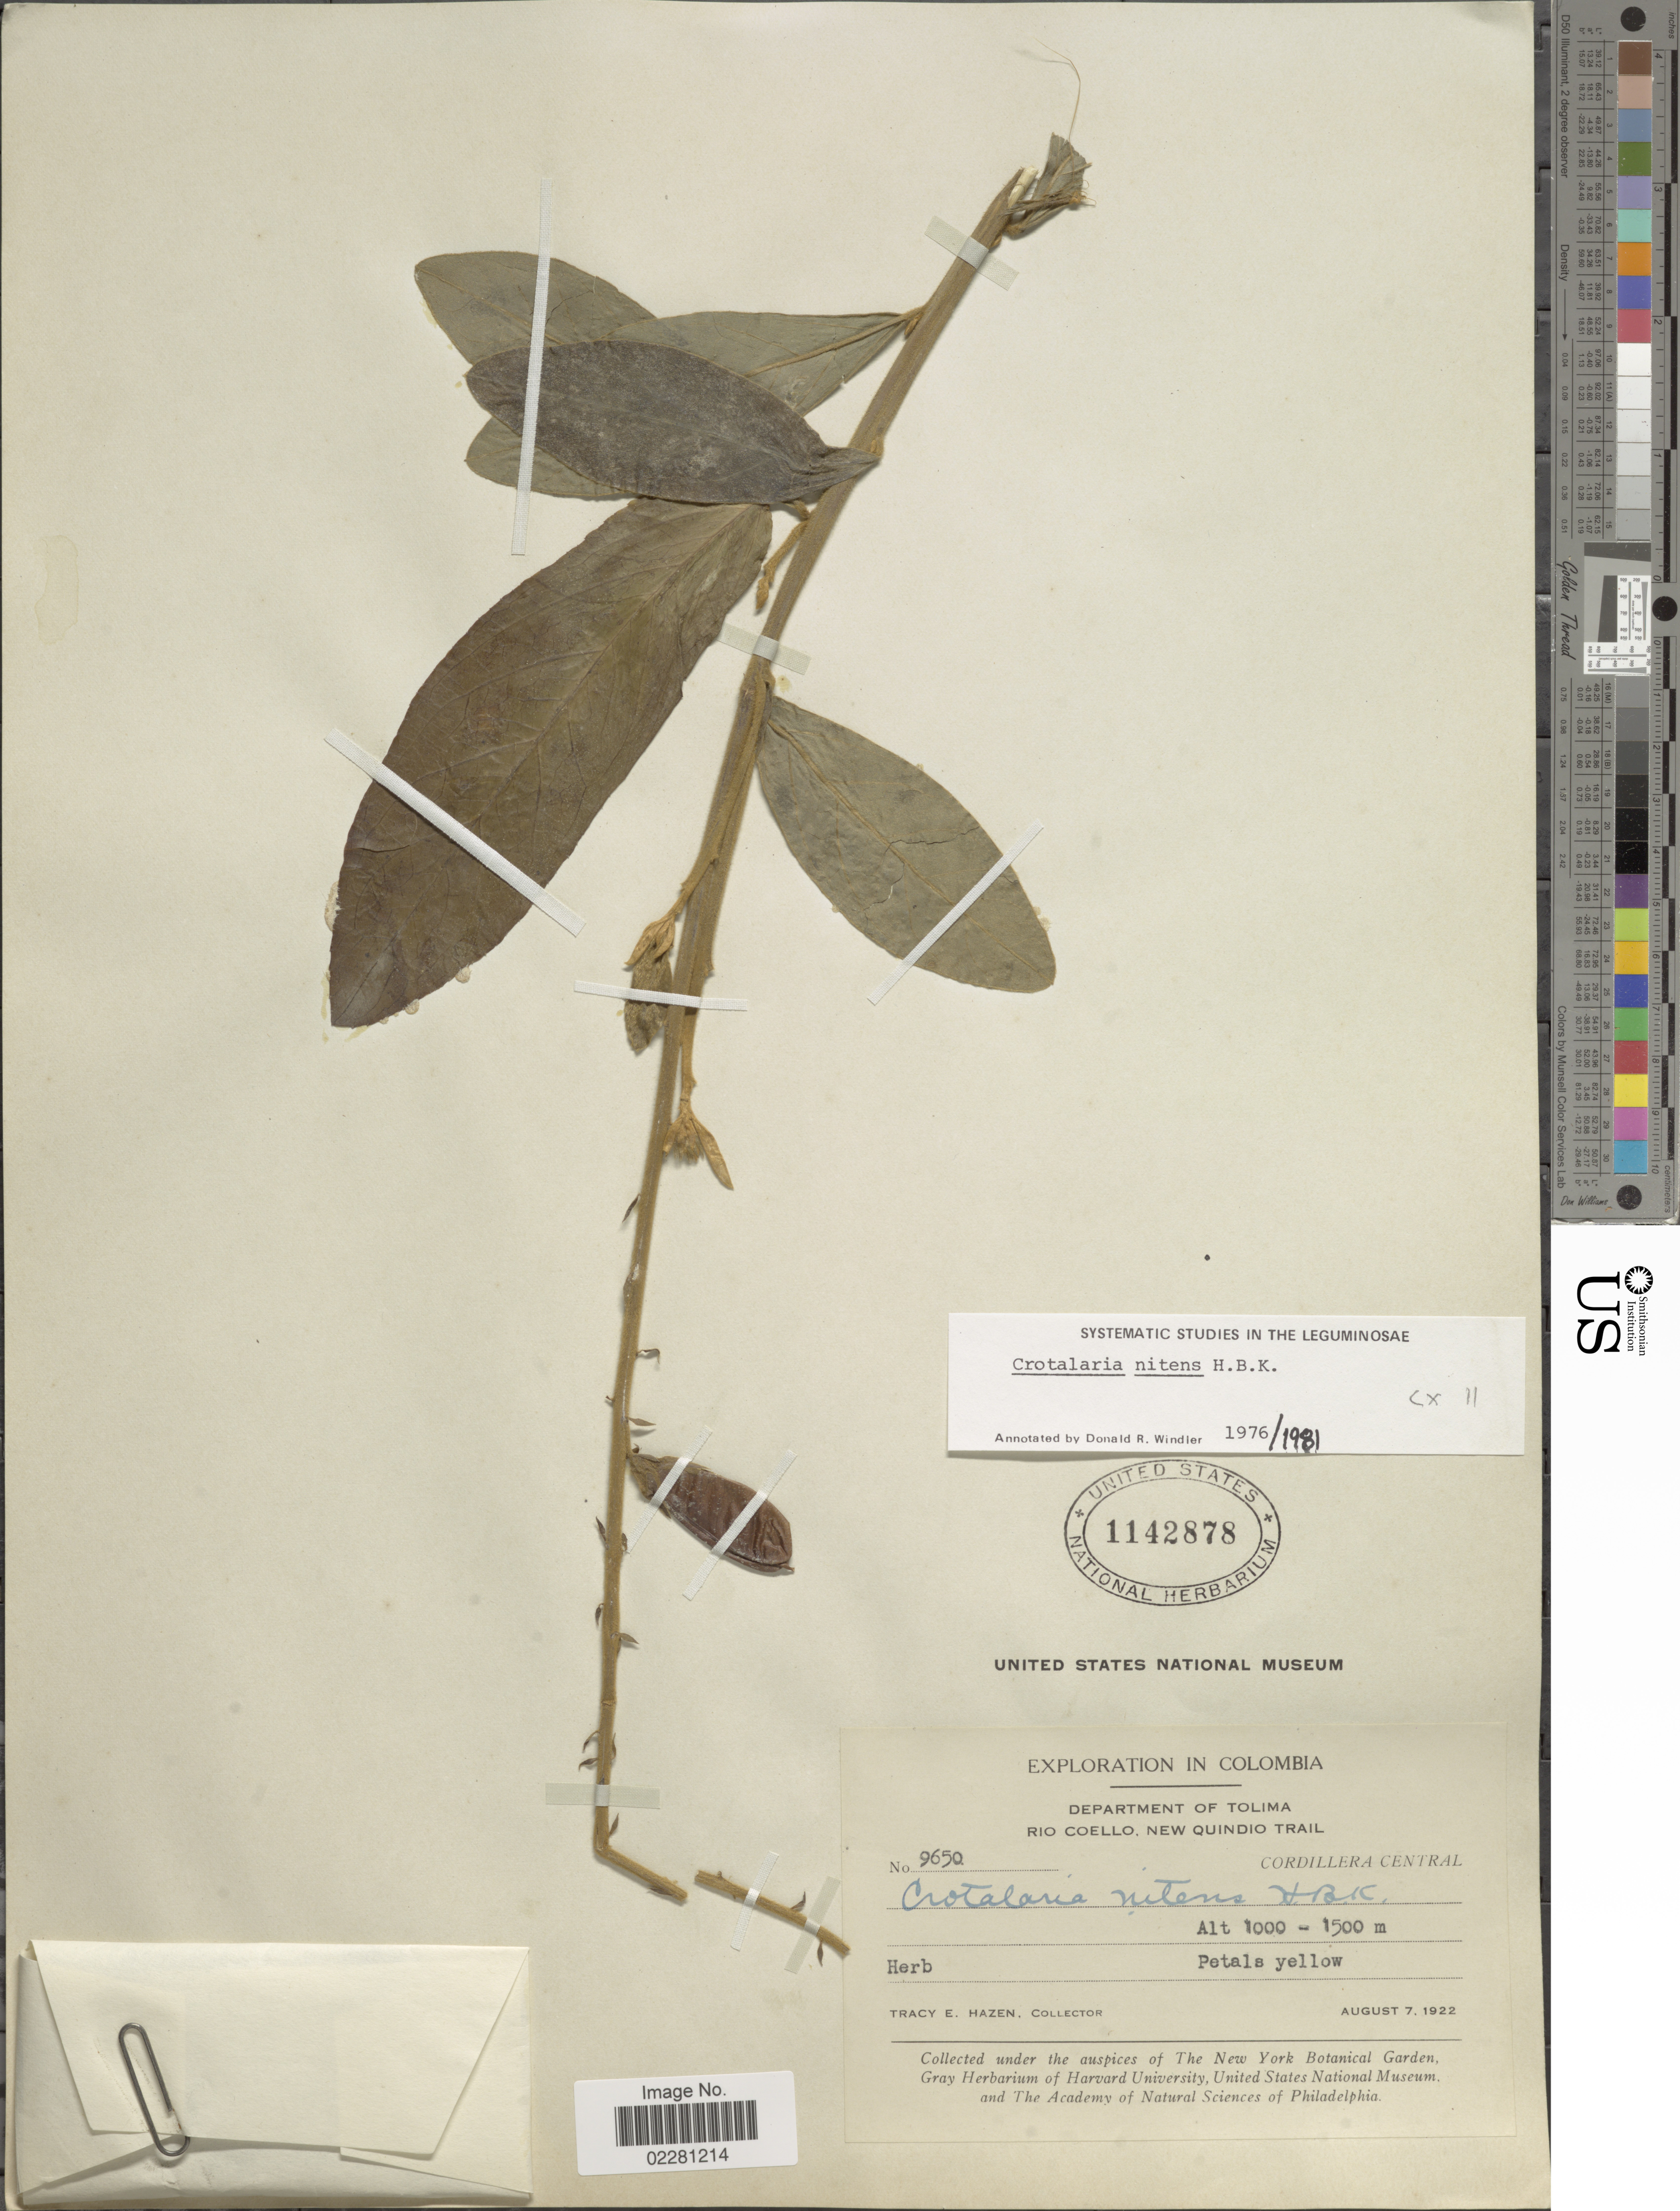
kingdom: Plantae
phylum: Tracheophyta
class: Magnoliopsida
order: Fabales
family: Fabaceae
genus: Crotalaria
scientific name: Crotalaria nitens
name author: Kunth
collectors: T. E. Hazen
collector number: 9650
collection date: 1922-08-07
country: Colombia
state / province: Tolima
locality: Rio Coello, New Quindio Trail, Cordillera Central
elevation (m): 1000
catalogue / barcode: US 1142878